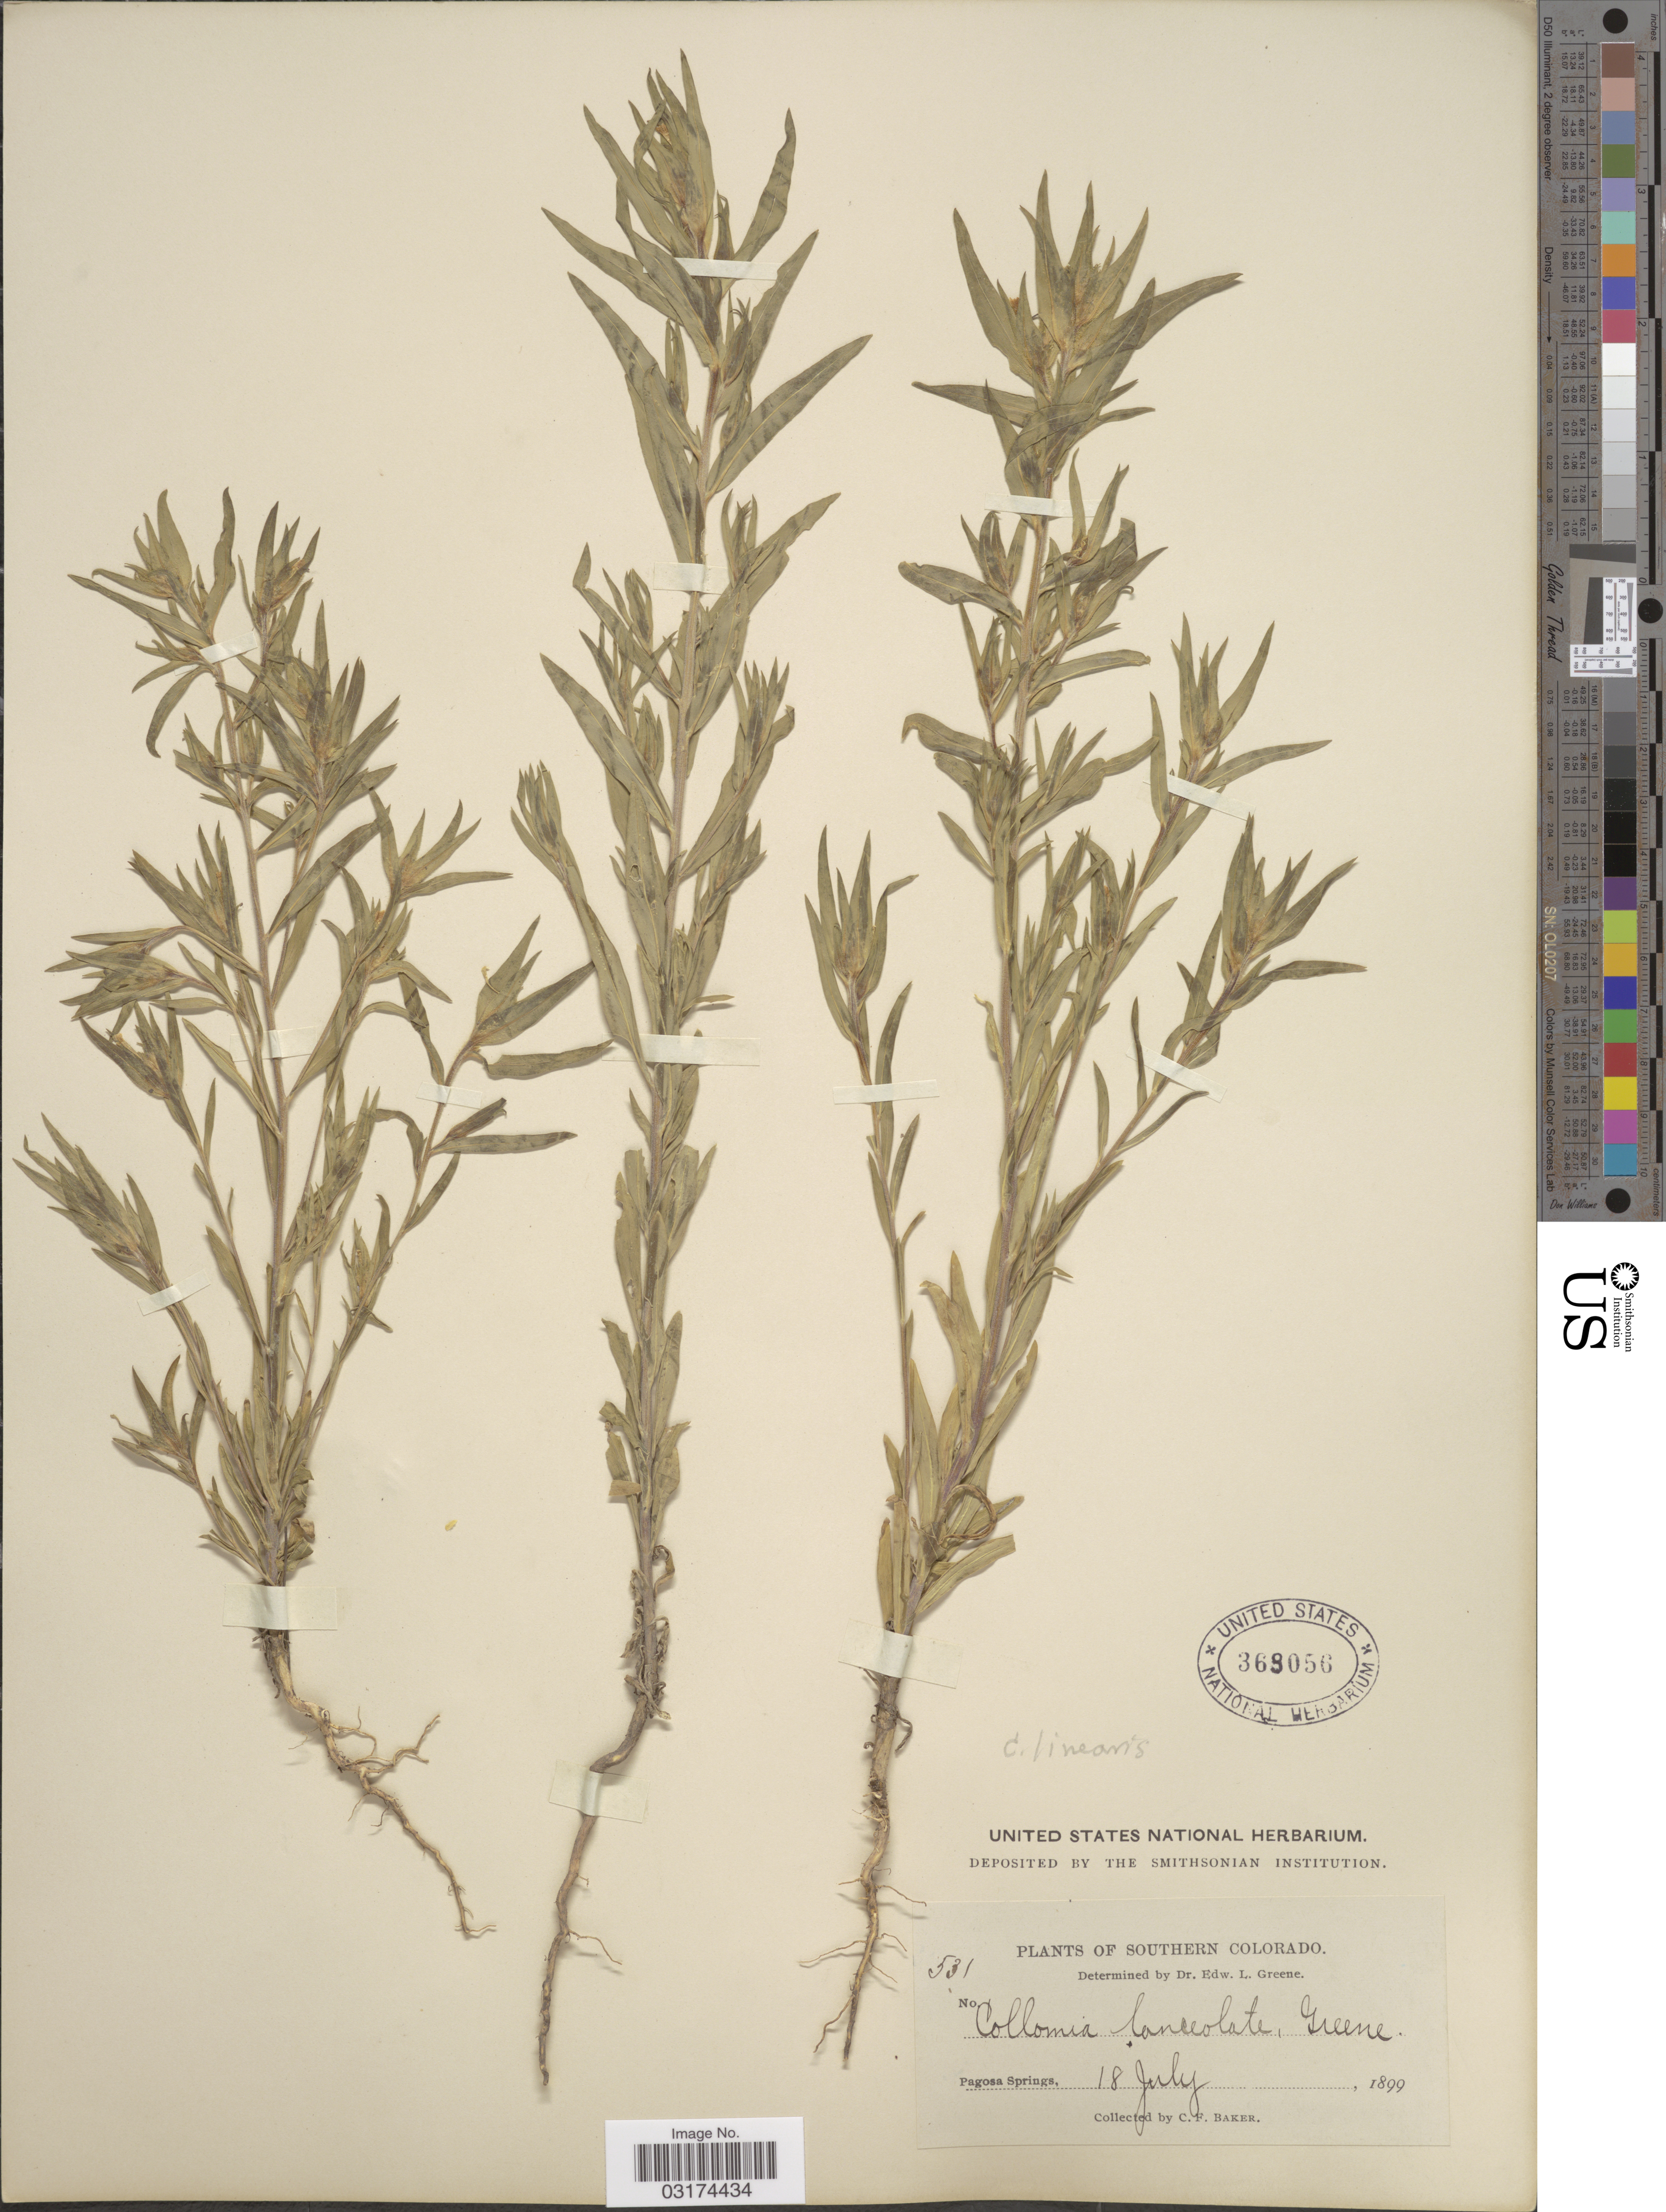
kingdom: Plantae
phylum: Tracheophyta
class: Magnoliopsida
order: Ericales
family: Polemoniaceae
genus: Collomia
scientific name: Collomia linearis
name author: Nutt.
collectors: C. F. Baker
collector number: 531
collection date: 1899-07-18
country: United States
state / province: Colorado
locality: Southern Colorado. Pagosa Springs.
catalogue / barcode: US 369056